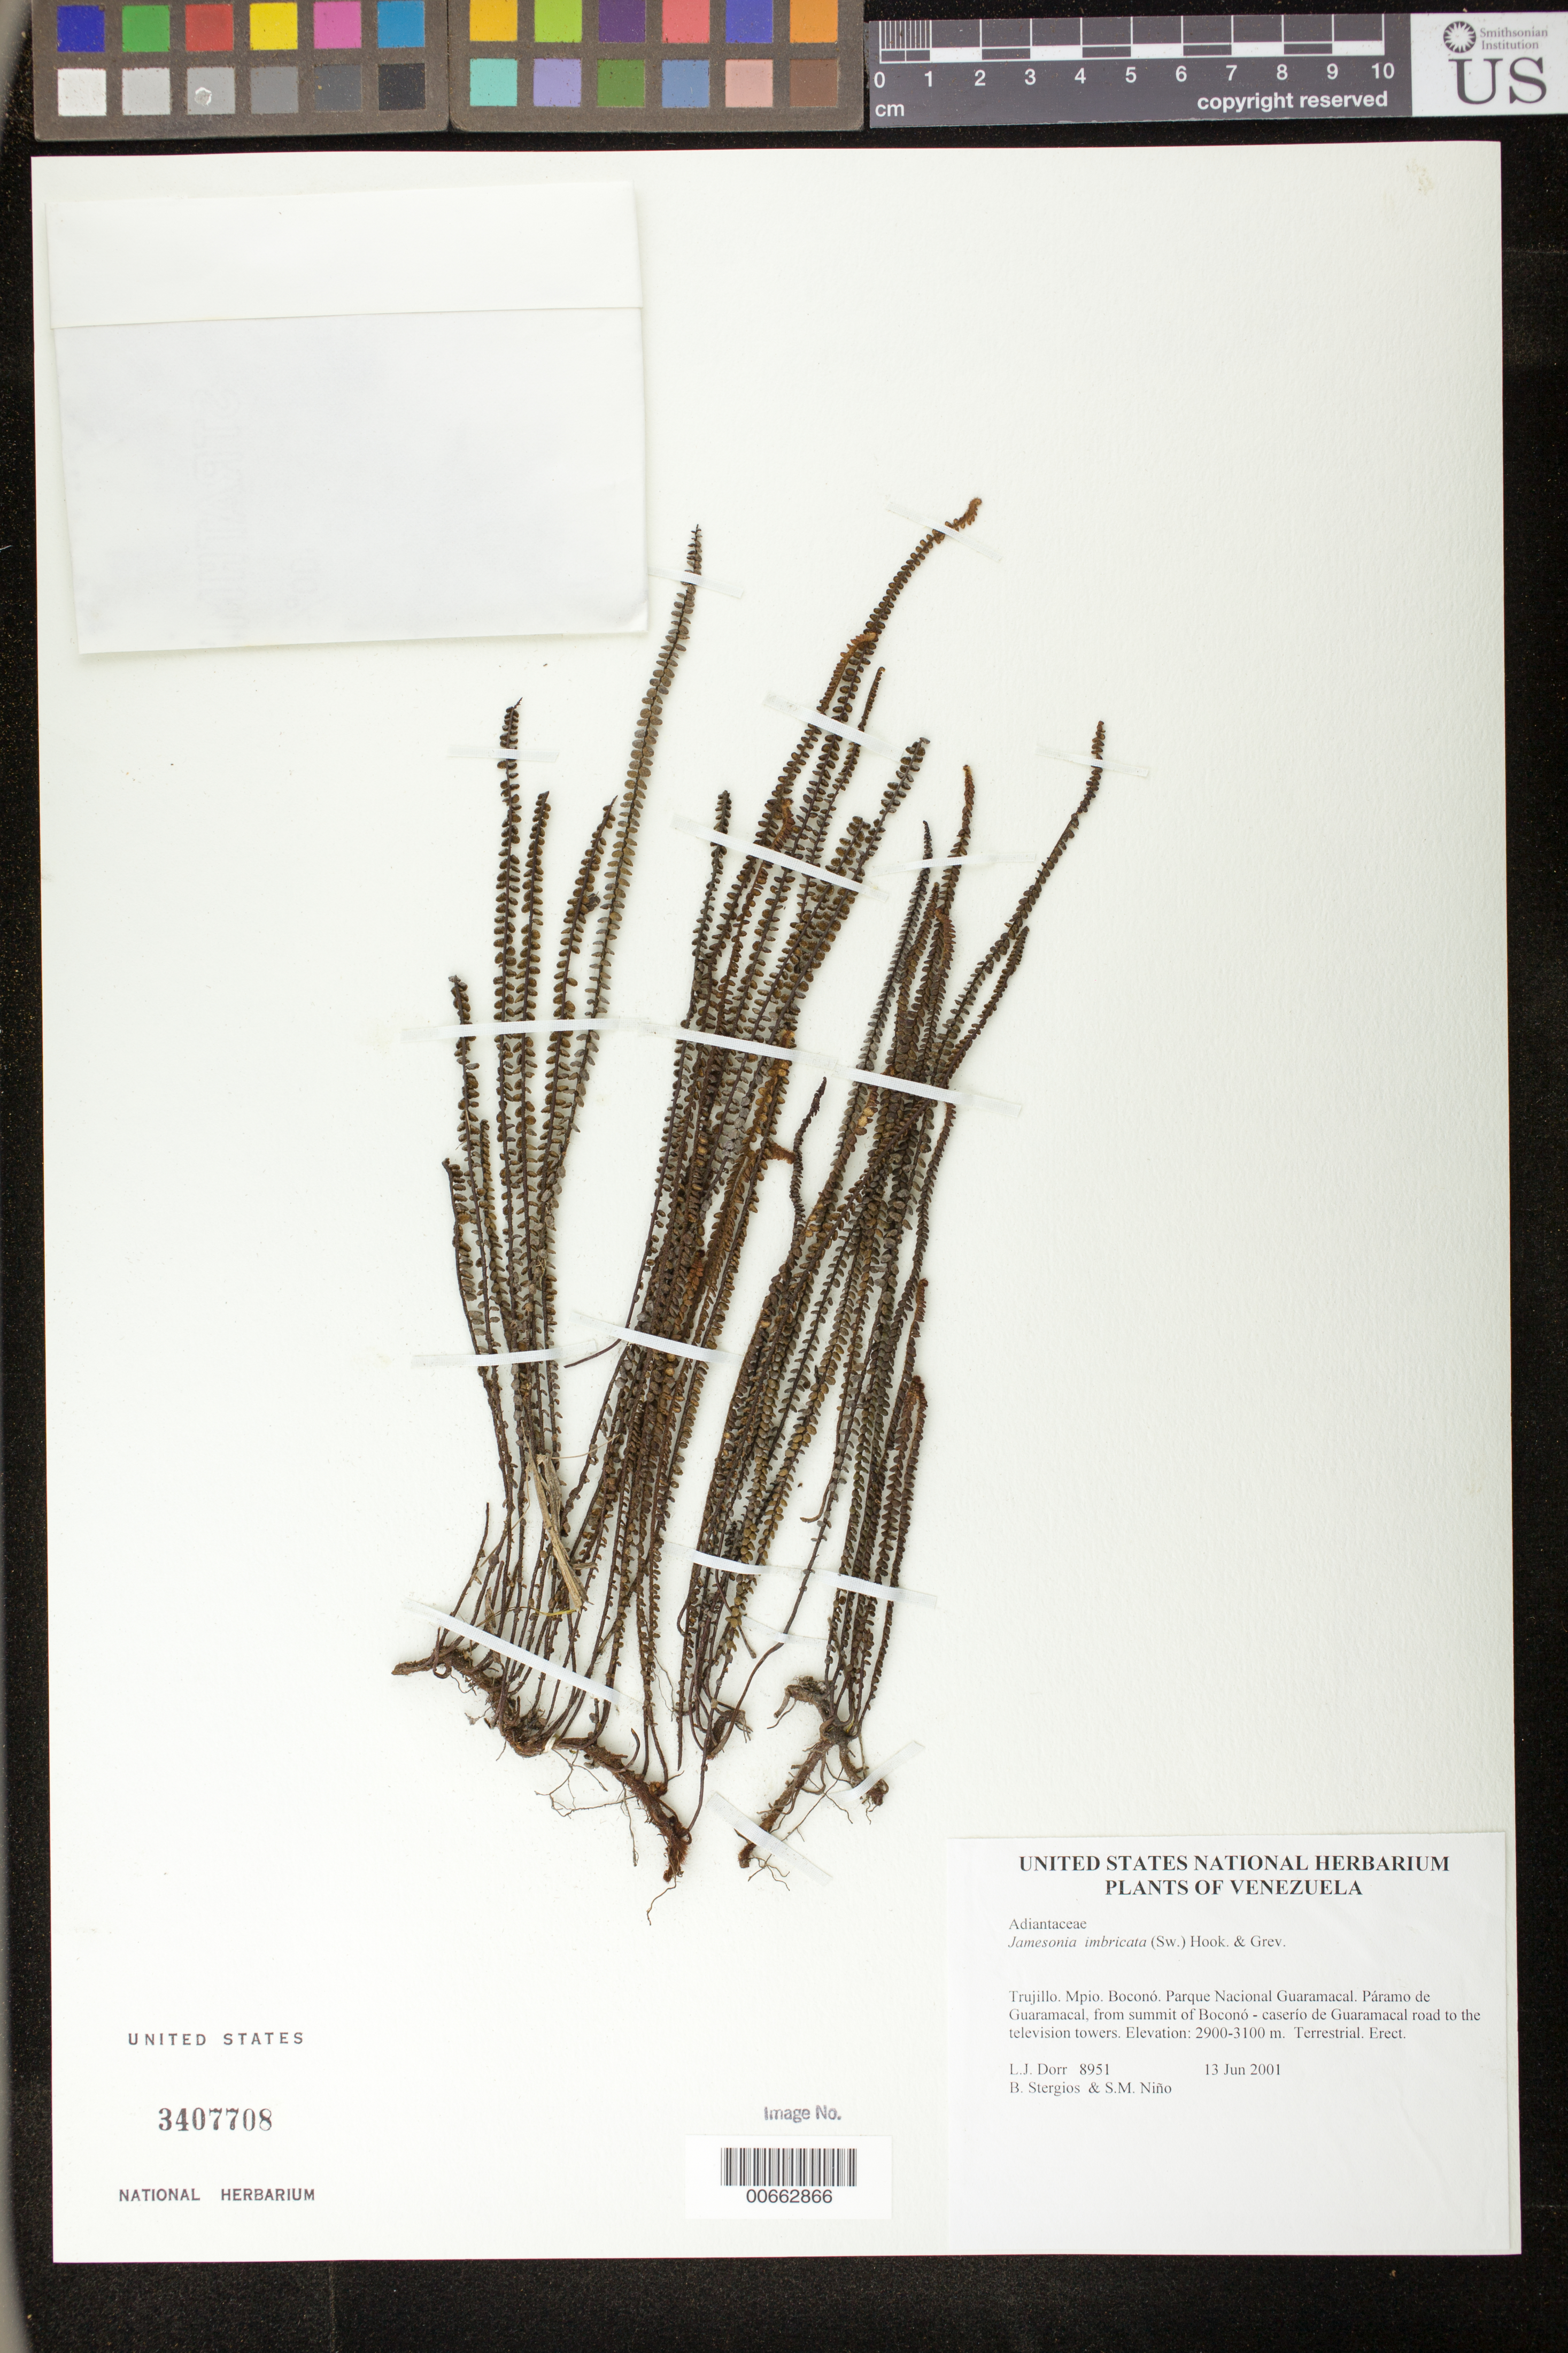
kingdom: Plantae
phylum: Tracheophyta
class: Polypodiopsida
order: Polypodiales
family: Pteridaceae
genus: Jamesonia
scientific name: Jamesonia imbricata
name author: (Sw.) Hook. & Grev.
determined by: Smith, Alan R., (UC)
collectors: L. J. Dorr, B. G. Stergios & S. M. Niño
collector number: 8951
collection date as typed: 13 Jun 2001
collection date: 2001-06-13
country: Venezuela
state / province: Trujillo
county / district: Boconó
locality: Parque Nacional Guaramacal. Páramo de Guaramacal, from summit of Boconó-caserío de Guaramacal road to the television towers.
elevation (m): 2900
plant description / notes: PORT, UC, US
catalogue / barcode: US 3407708